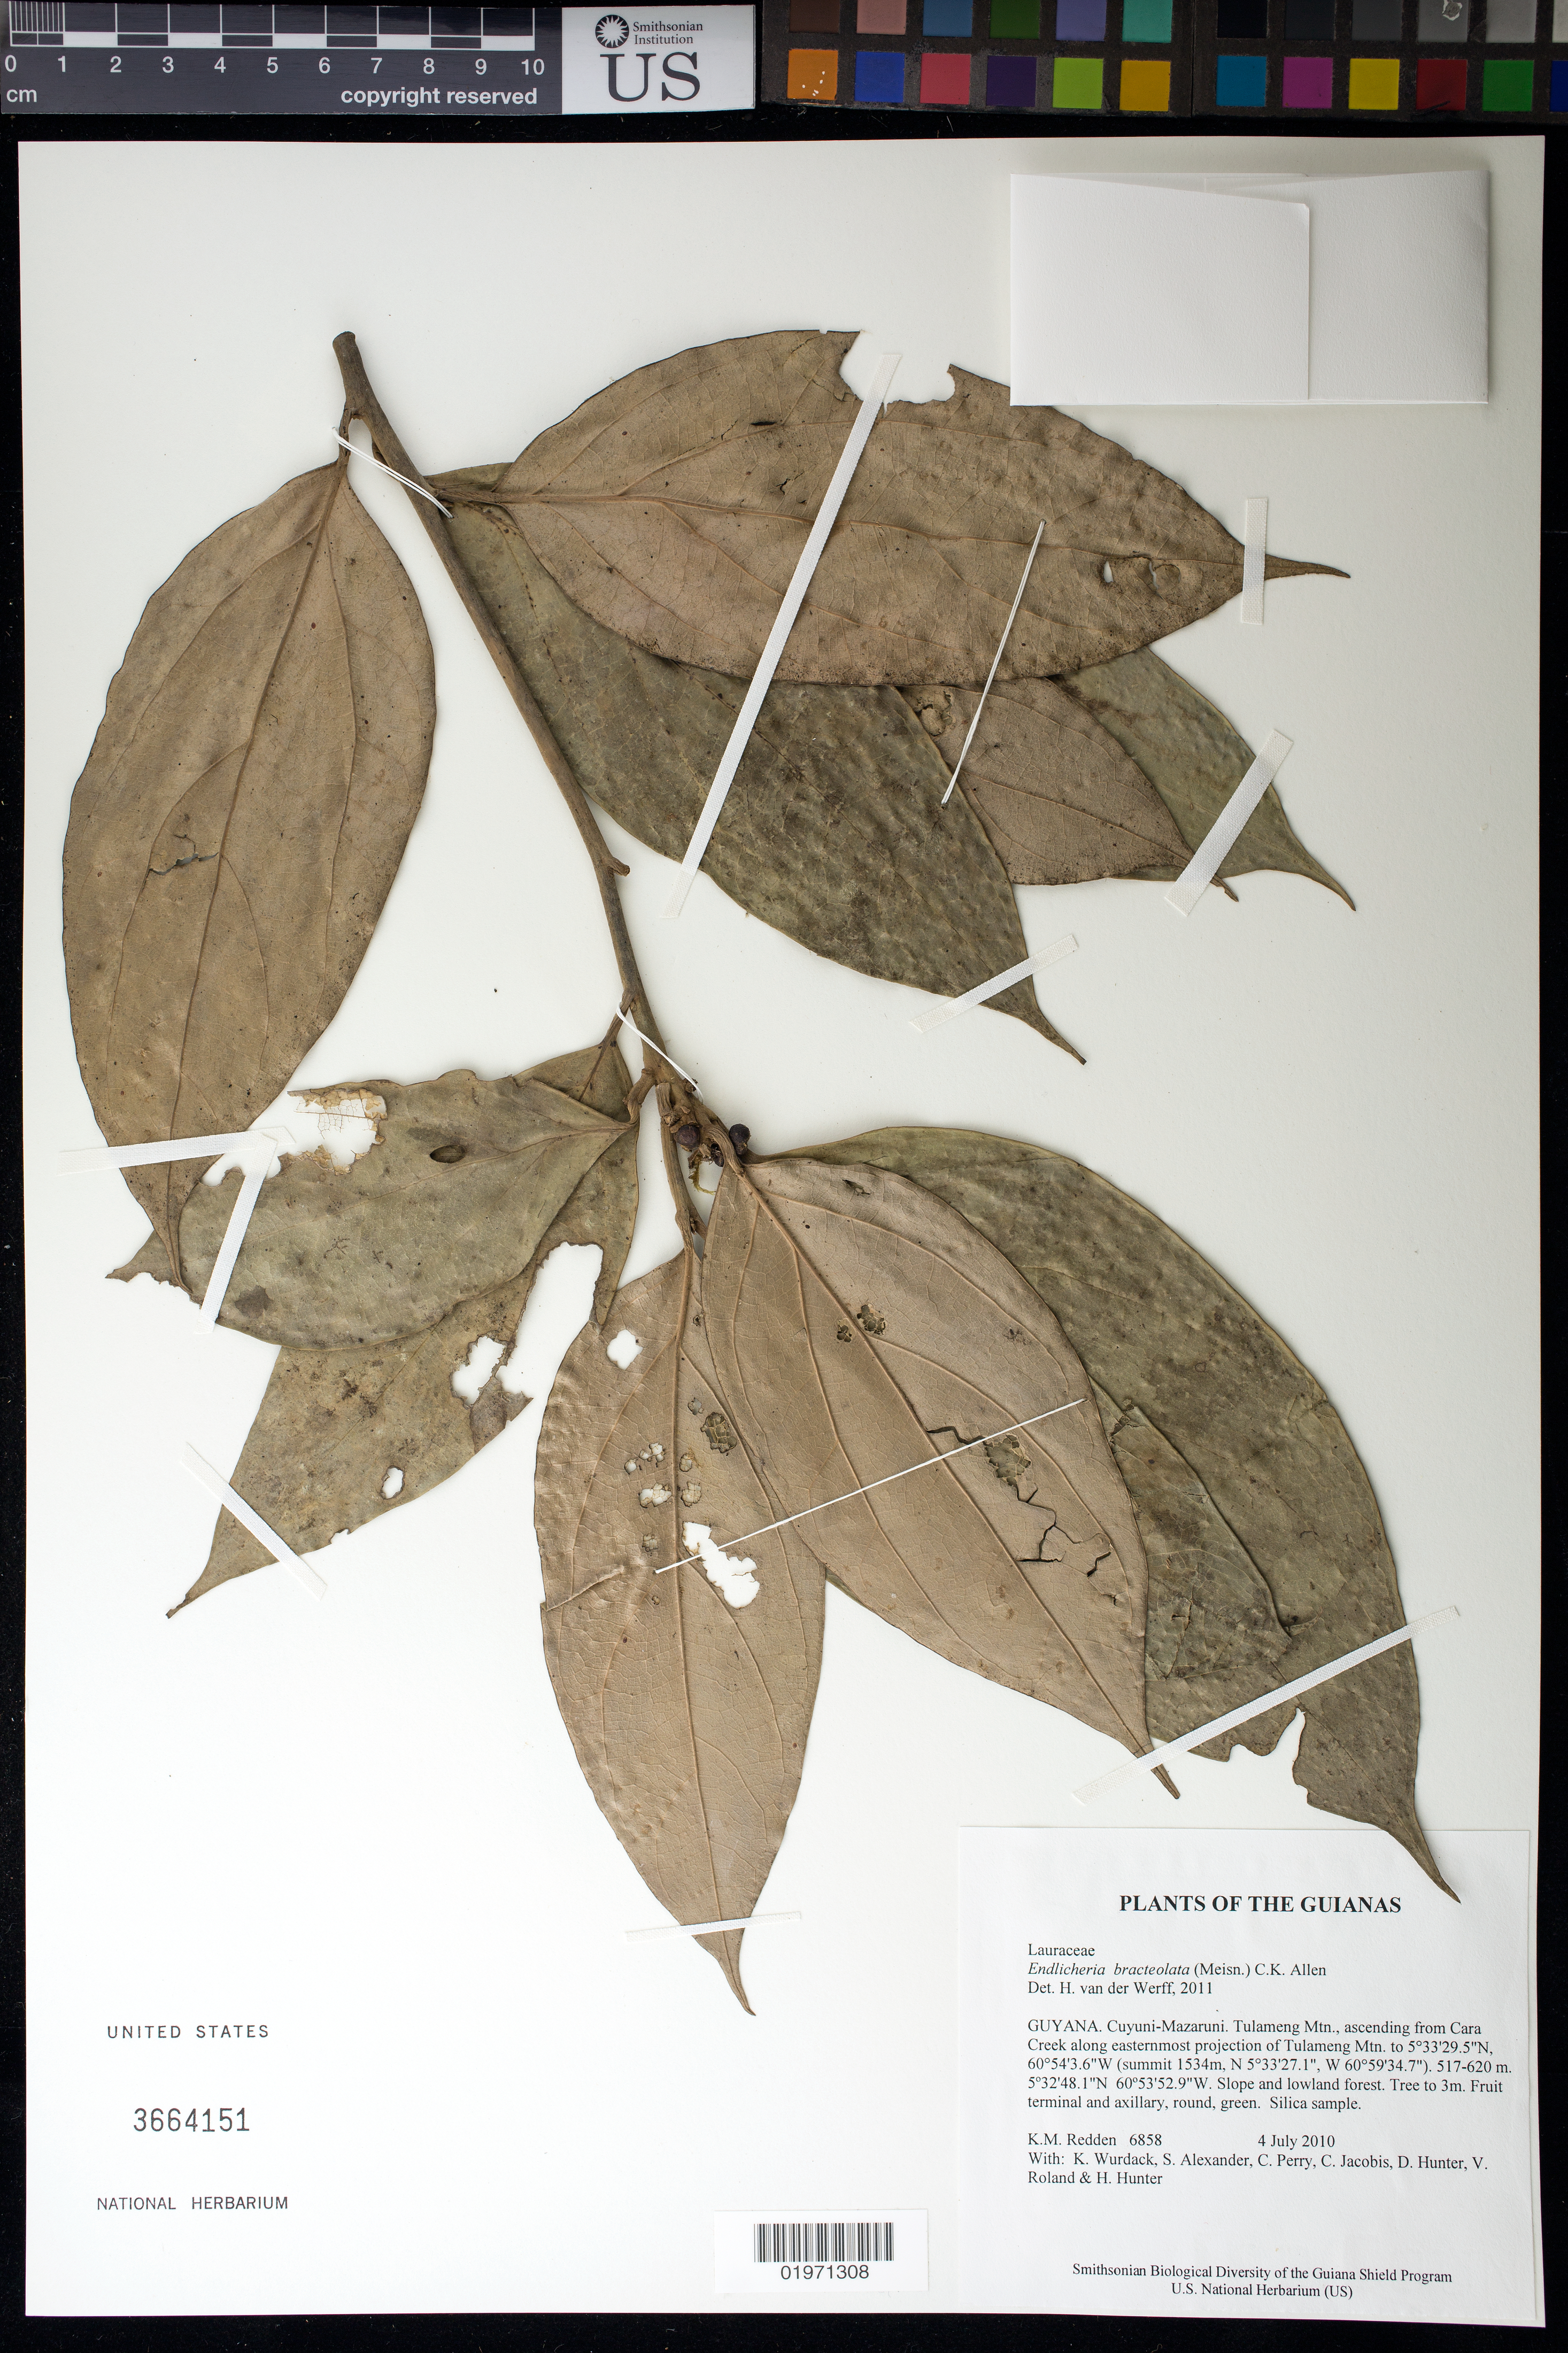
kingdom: Plantae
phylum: Tracheophyta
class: Magnoliopsida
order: Laurales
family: Lauraceae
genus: Endlicheria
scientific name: Endlicheria bracteolata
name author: (Meisn.) C.K. Allen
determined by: van der Werff, H., (MO), Missouri Botanical Garden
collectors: K. M. Redden, K. Wurdack, S. N. Alexander, C. Perry, C. Jacobis, D. Hunter, V. Roland & H. Hunter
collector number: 6858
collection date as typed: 4 July 2010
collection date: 2010-07-04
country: Guyana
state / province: Cuyuni-Mazaruni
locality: Tulameng Mtn., ascending from Cara Creek along easternmost projection of Tulameng Mtn. to 5°33'29.5"N, 60°54'3.6"W (summit 1534m, N 5°33'27.1", W 60°59'34.7")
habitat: Slope and lowland forest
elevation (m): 517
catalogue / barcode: US 3664151